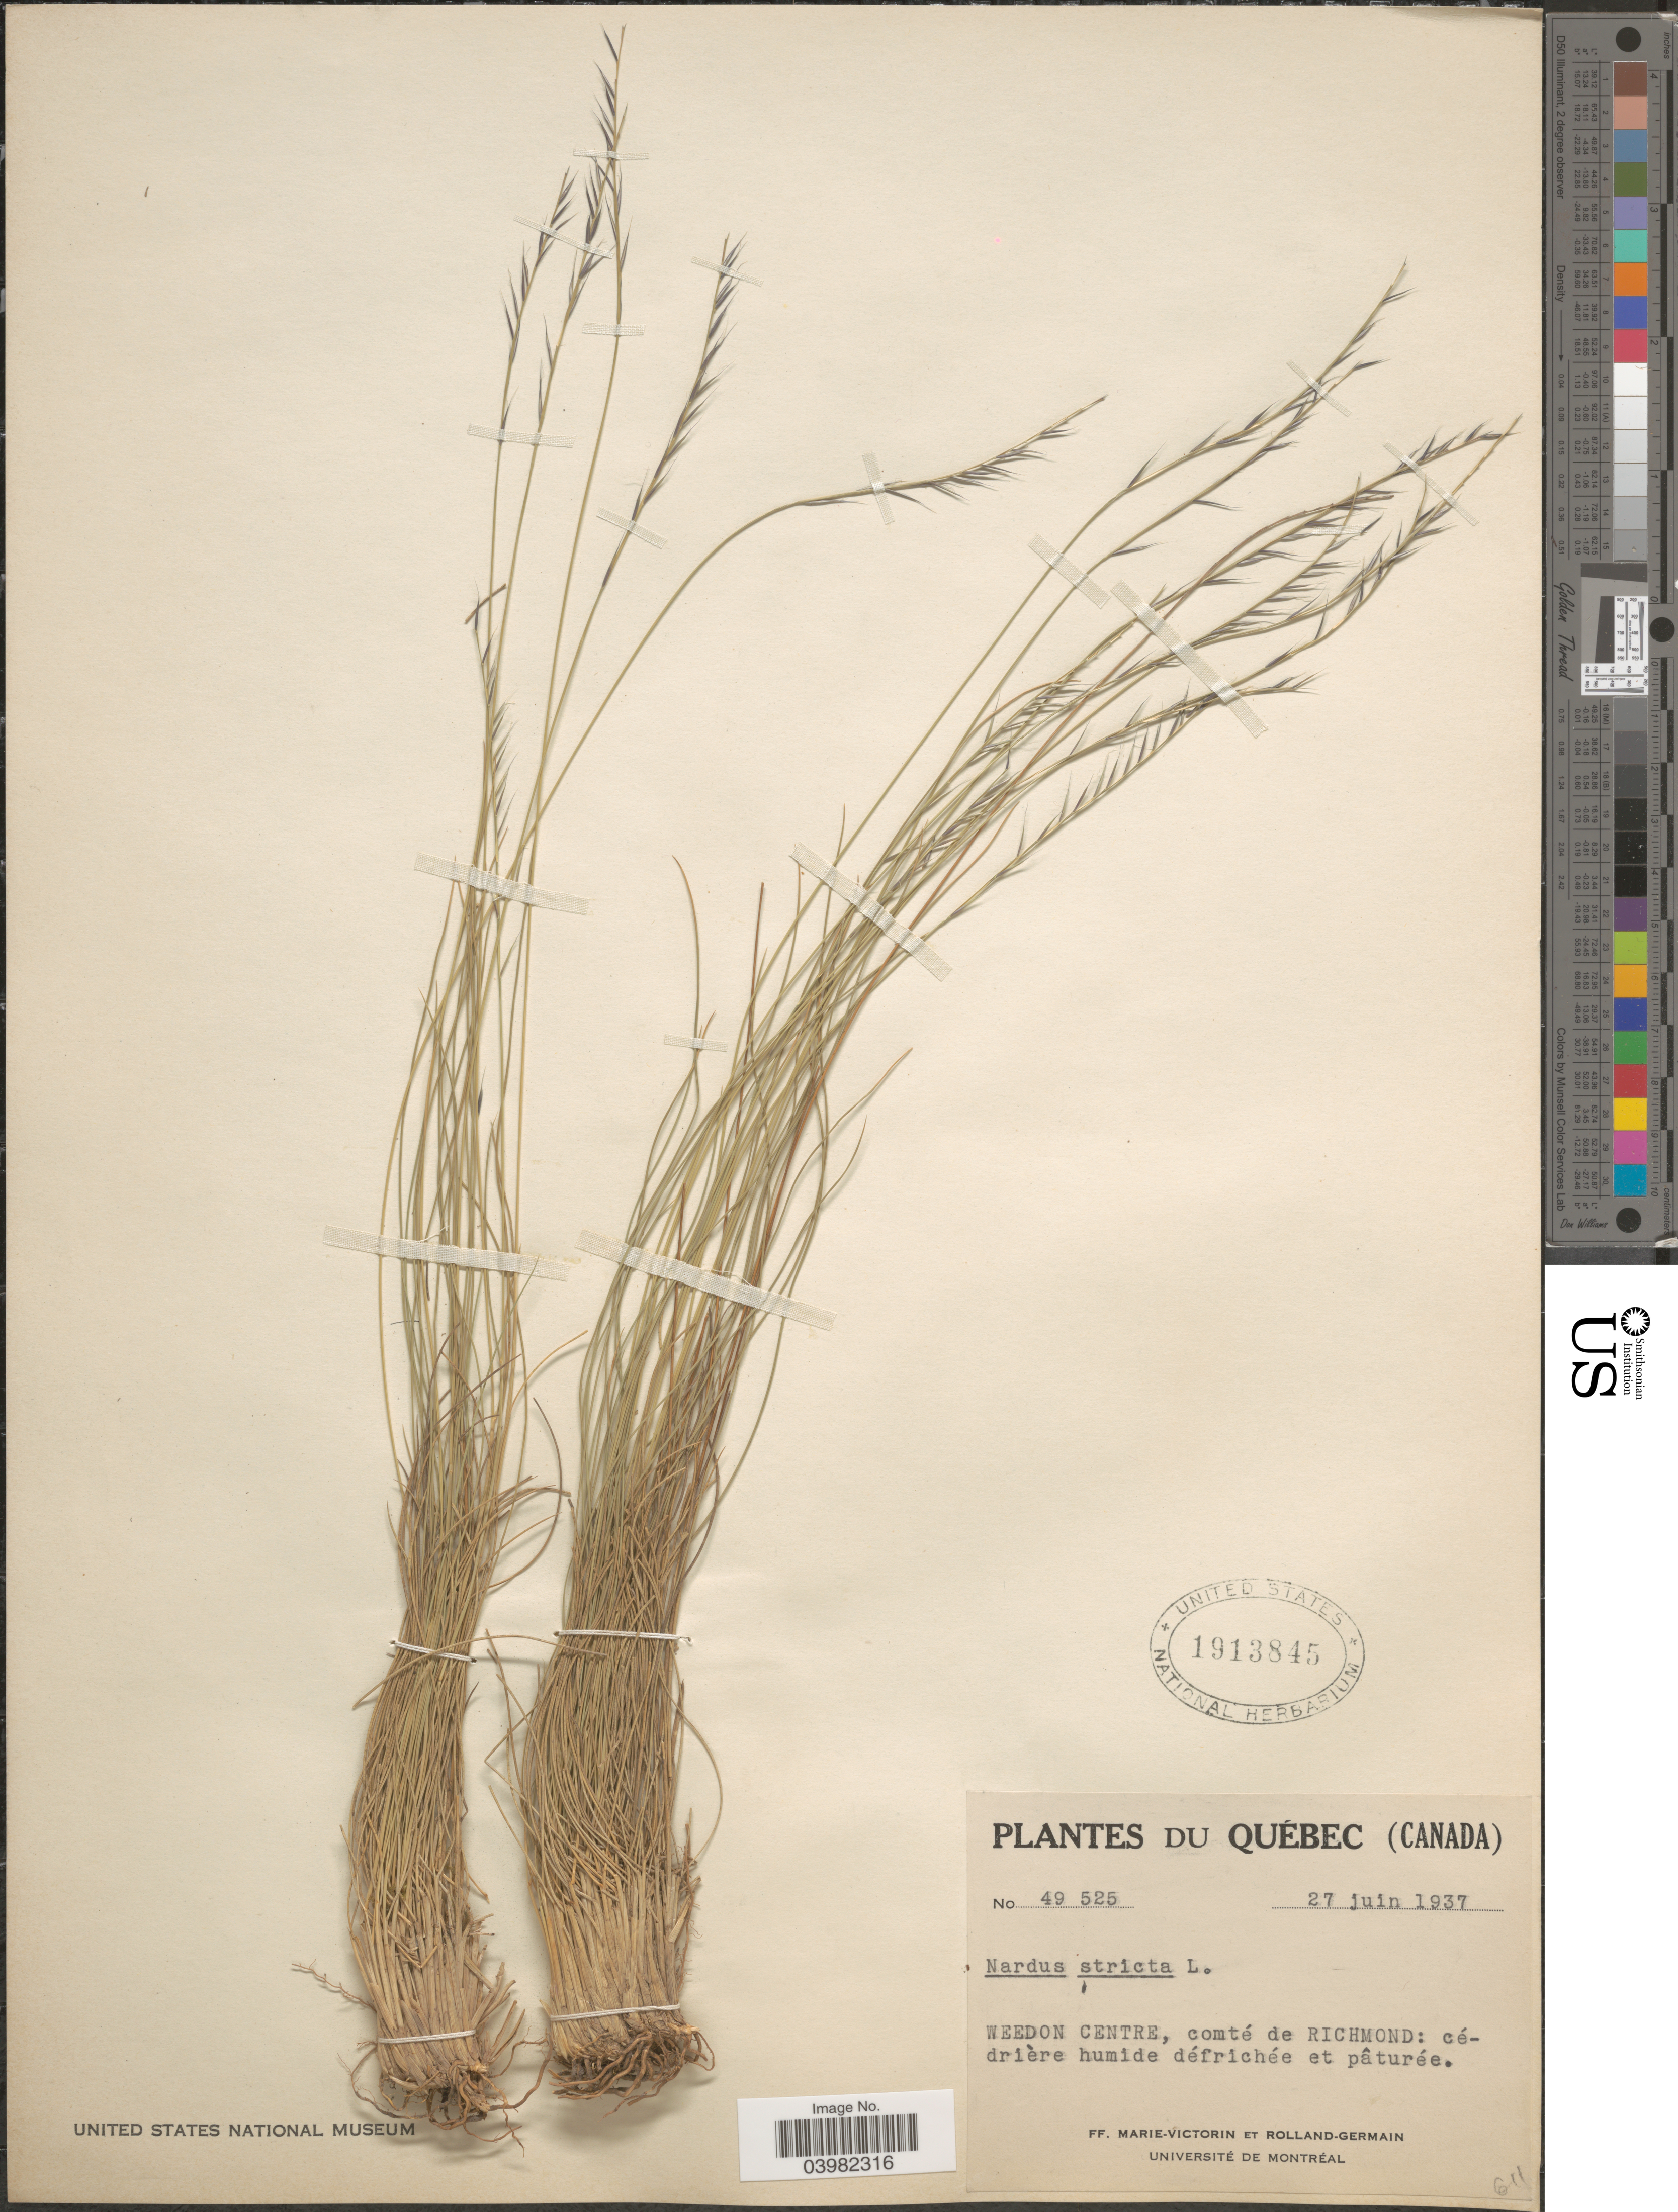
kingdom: Plantae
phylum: Tracheophyta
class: Liliopsida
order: Poales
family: Poaceae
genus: Nardus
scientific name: Nardus stricta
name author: L.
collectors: F. Marie-Victorin & Rolland-Germain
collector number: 49525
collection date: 1937-06-27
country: Canada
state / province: Quebec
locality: Weedon Centre, comté de Richmond.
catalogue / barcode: US 1913845